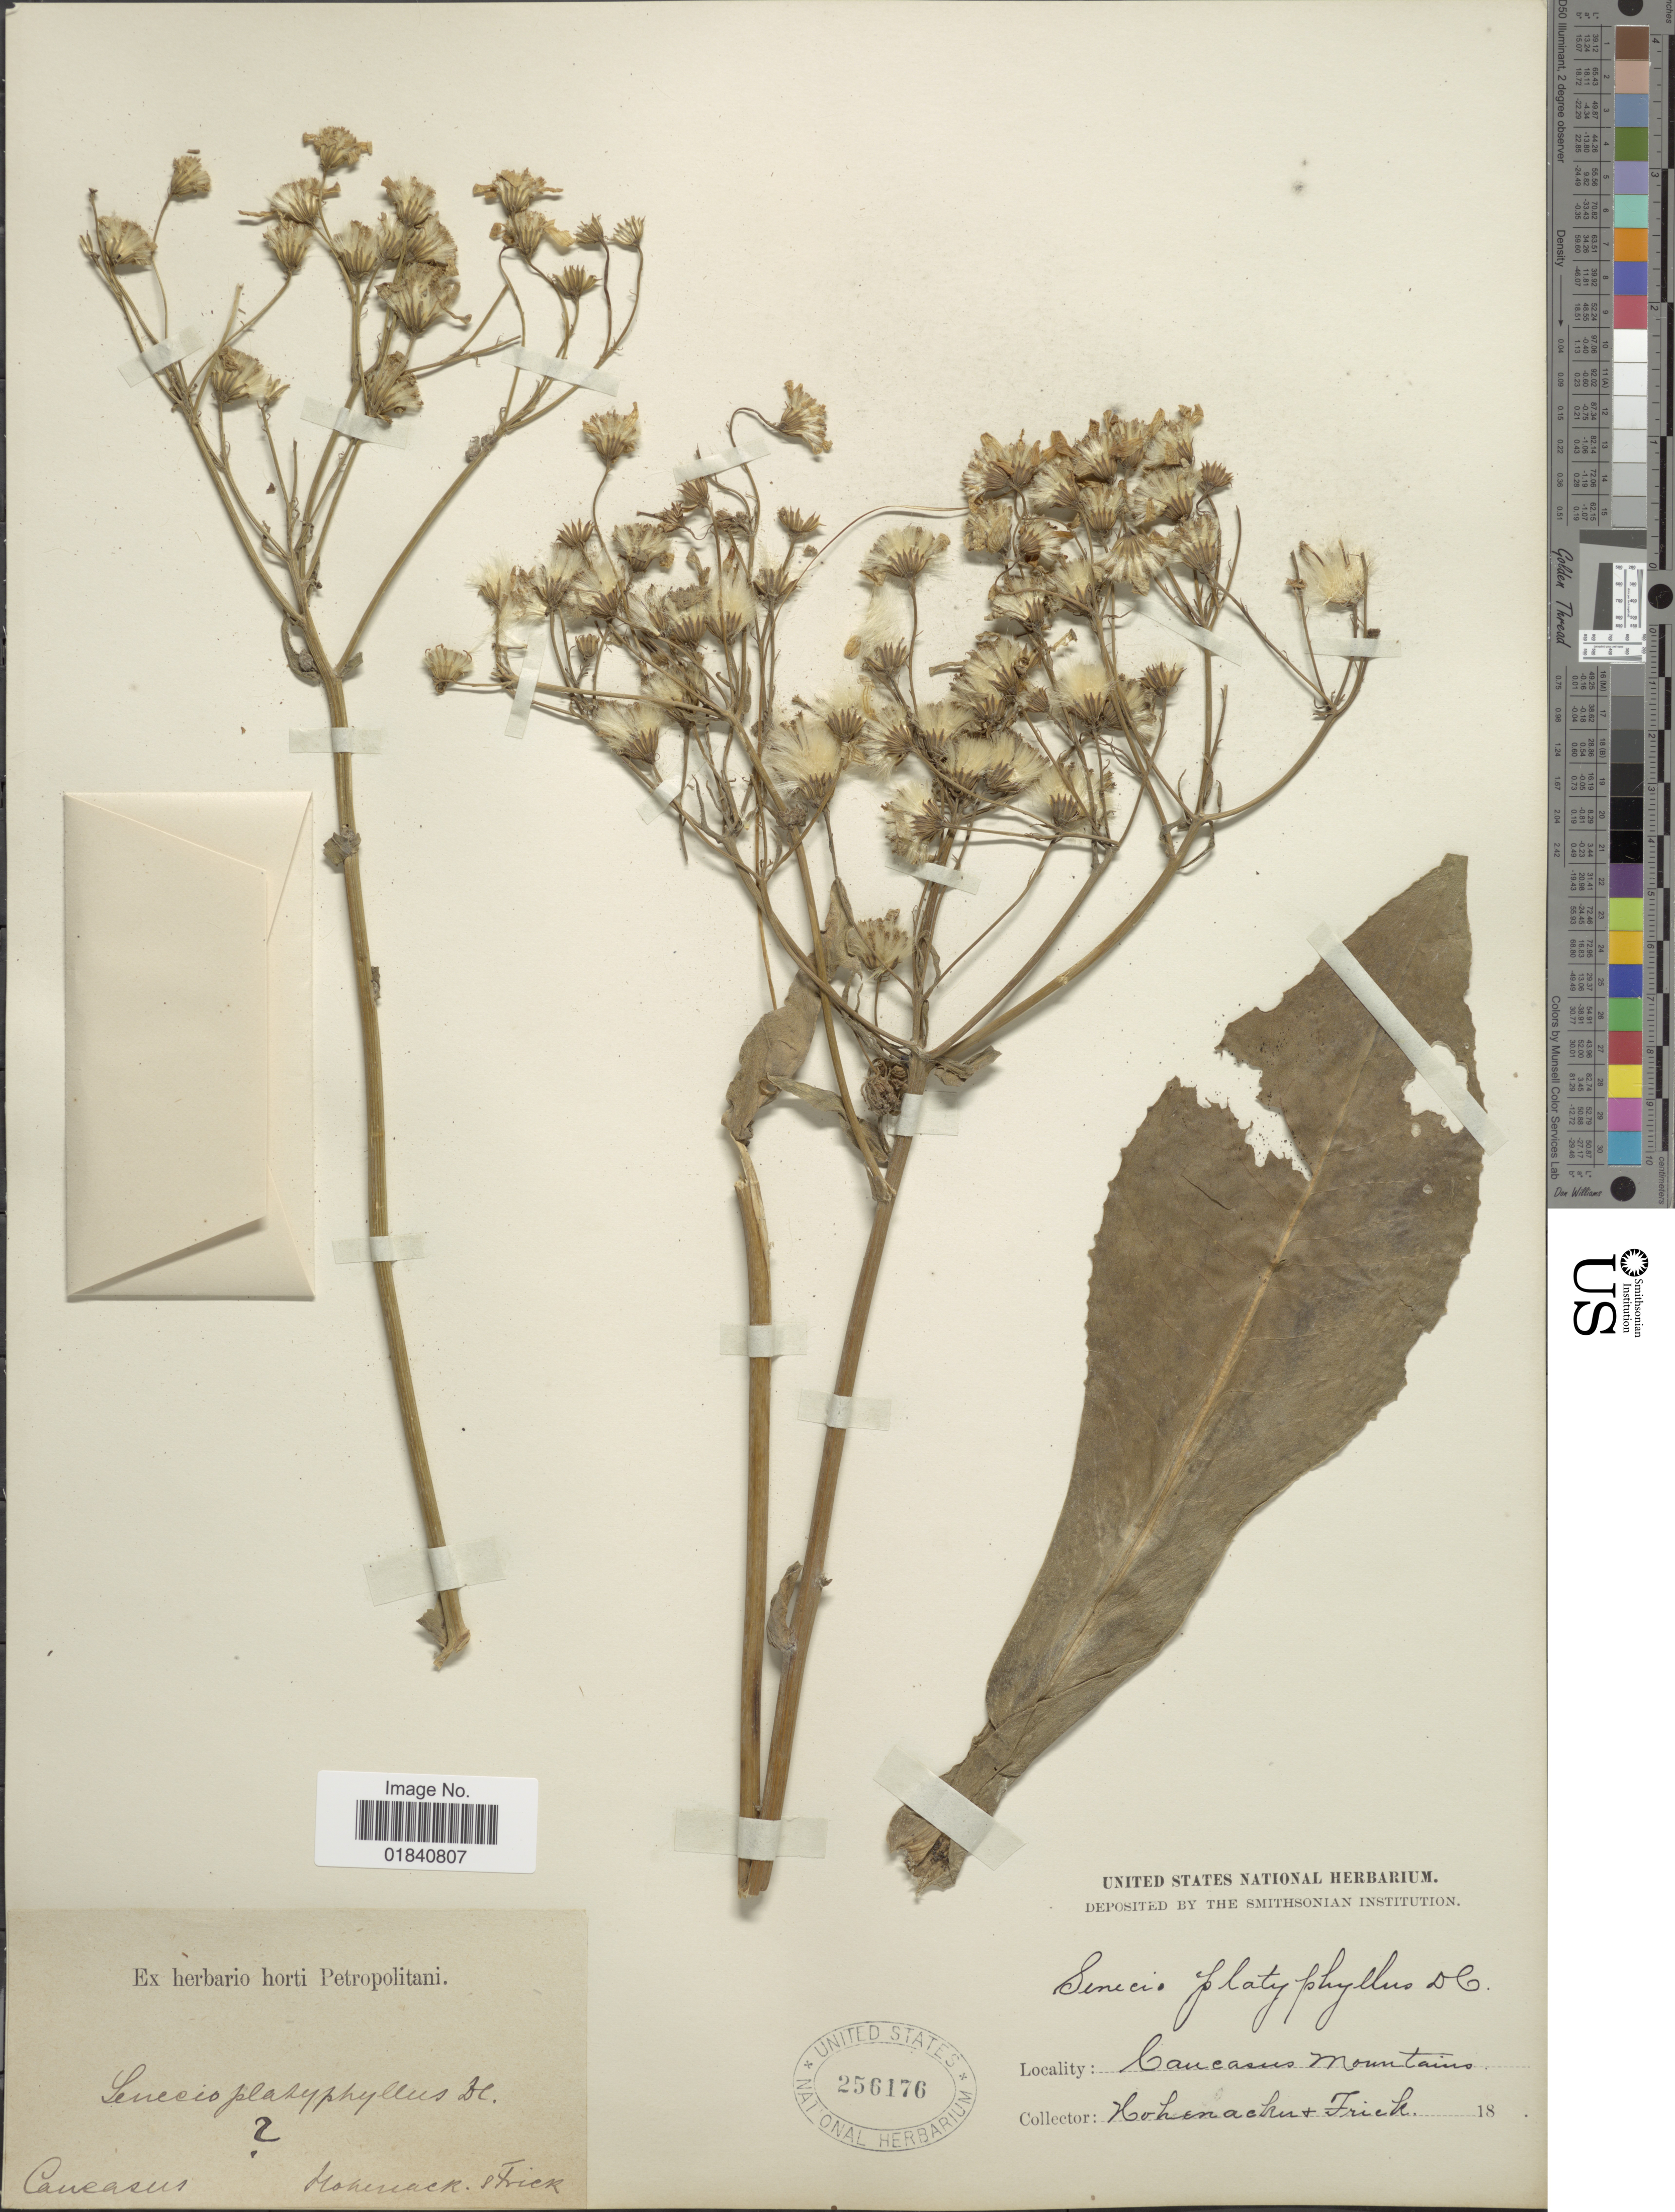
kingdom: Plantae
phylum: Tracheophyta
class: Magnoliopsida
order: Asterales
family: Asteraceae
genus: Caucasalia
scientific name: Caucasalia macrophylla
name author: (M. Bieb.) B. Nord.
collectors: Hohenacker & Frick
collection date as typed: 18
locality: Caucasus Mountains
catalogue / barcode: US 256176